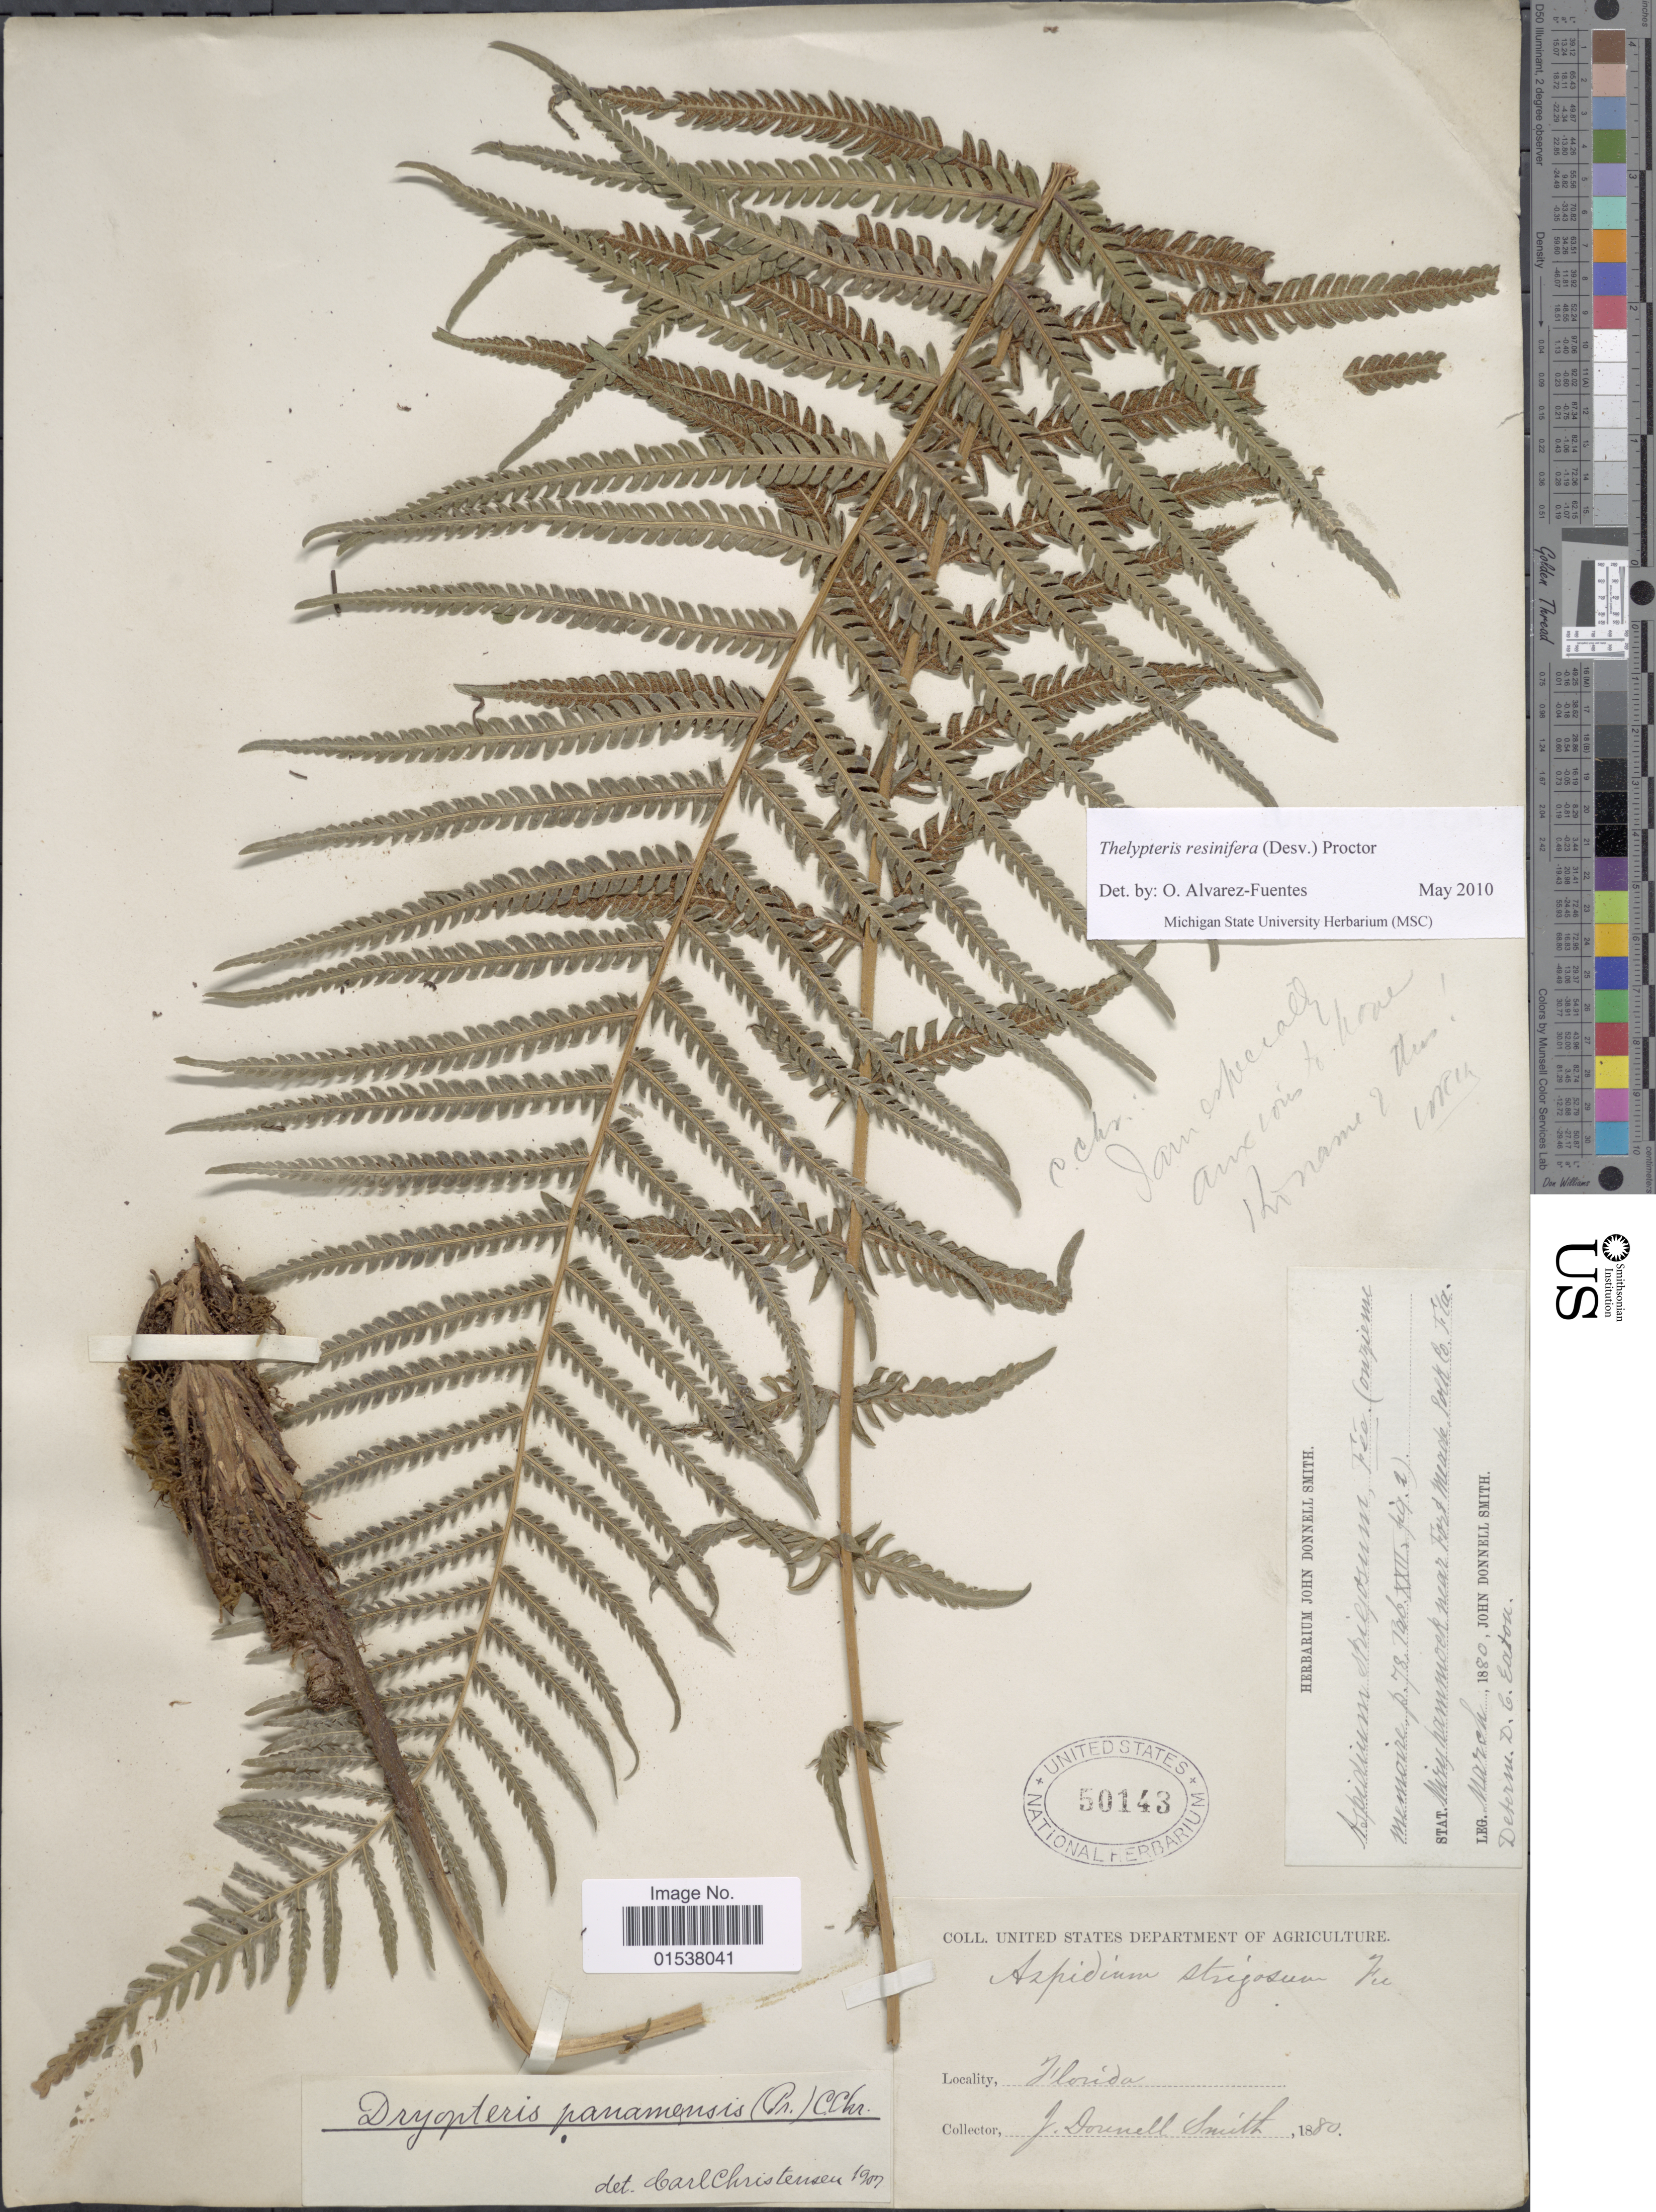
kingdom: Plantae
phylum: Tracheophyta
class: Polypodiopsida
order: Polypodiales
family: Thelypteridaceae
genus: Amauropelta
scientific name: Amauropelta resinifera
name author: (Desv.) Pic. Serm.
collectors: J. Donnell Smith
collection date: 1880-03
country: United States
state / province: Florida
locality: Miry hammock near Fort Meade, Polk Co., Fla.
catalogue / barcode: US 50143